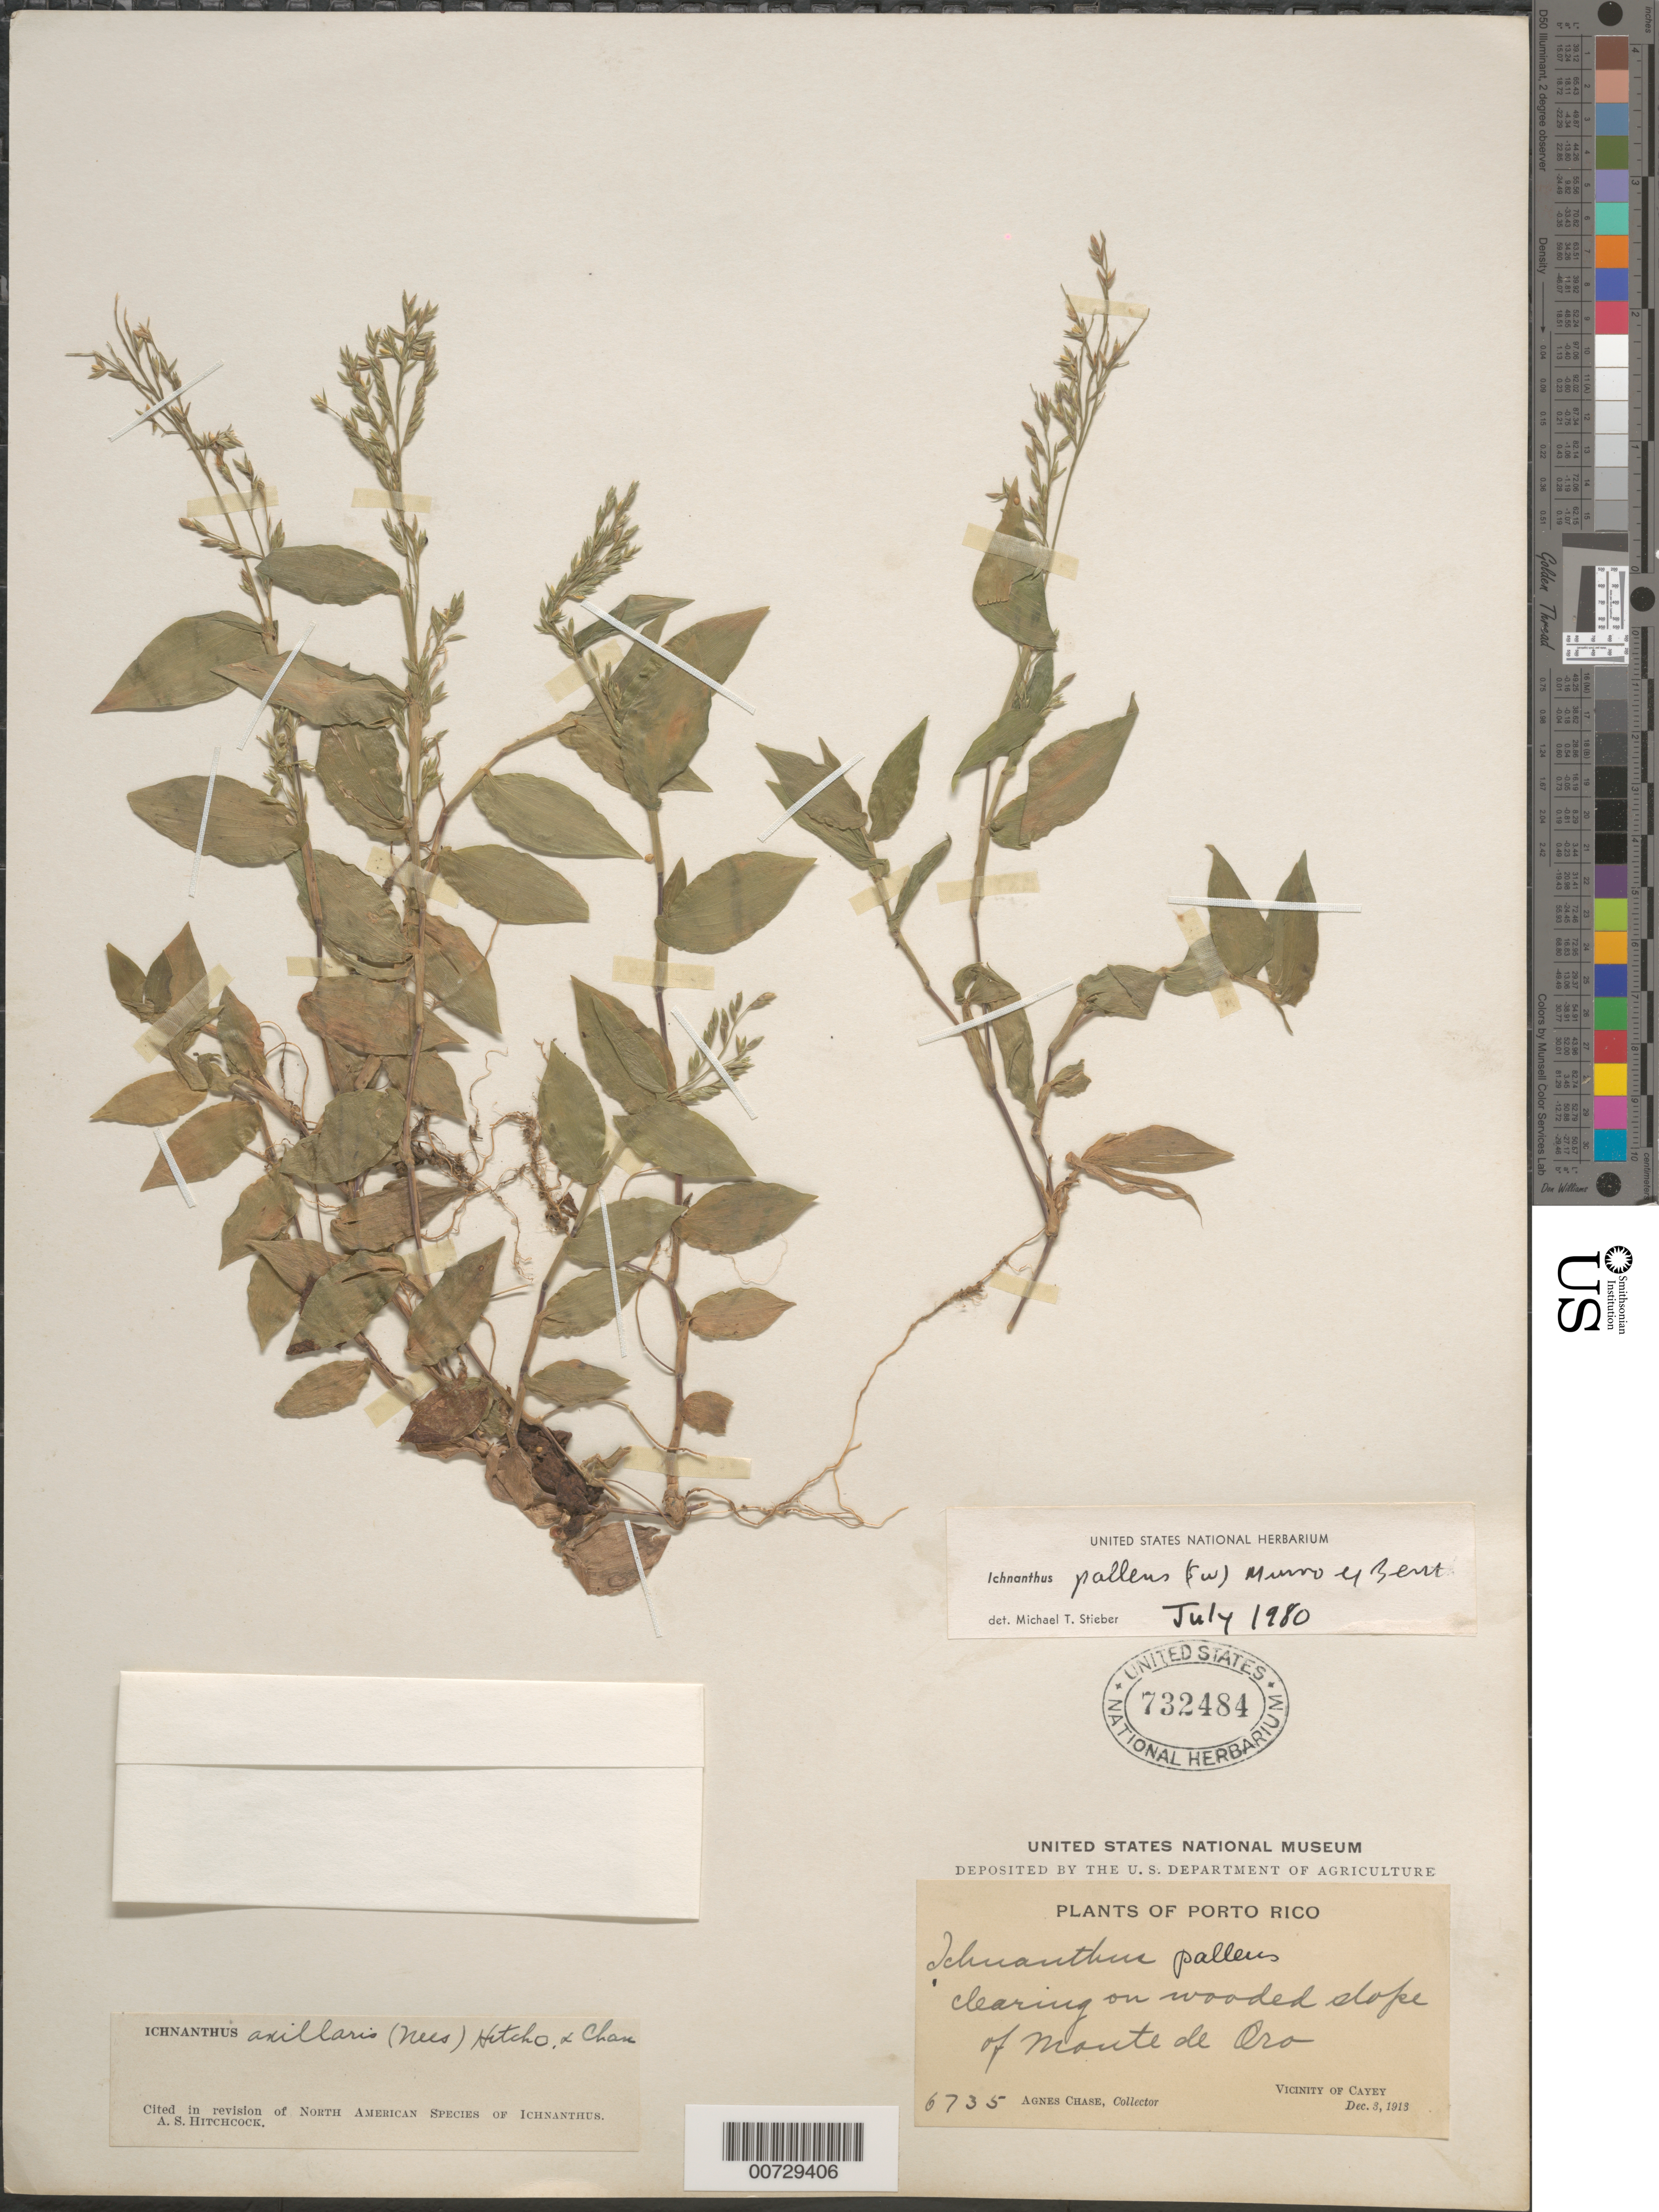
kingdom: Plantae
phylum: Tracheophyta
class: Liliopsida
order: Poales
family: Poaceae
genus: Ichnanthus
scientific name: Ichnanthus pallens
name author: (Sw.) Munro ex Benth.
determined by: Stieber, M. T.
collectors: A. Chase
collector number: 6735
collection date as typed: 03 Dec 1913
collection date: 1913-12-03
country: Puerto Rico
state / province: Cayey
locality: Monte de Oro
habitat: Clearing on wooded slope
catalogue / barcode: US 732484